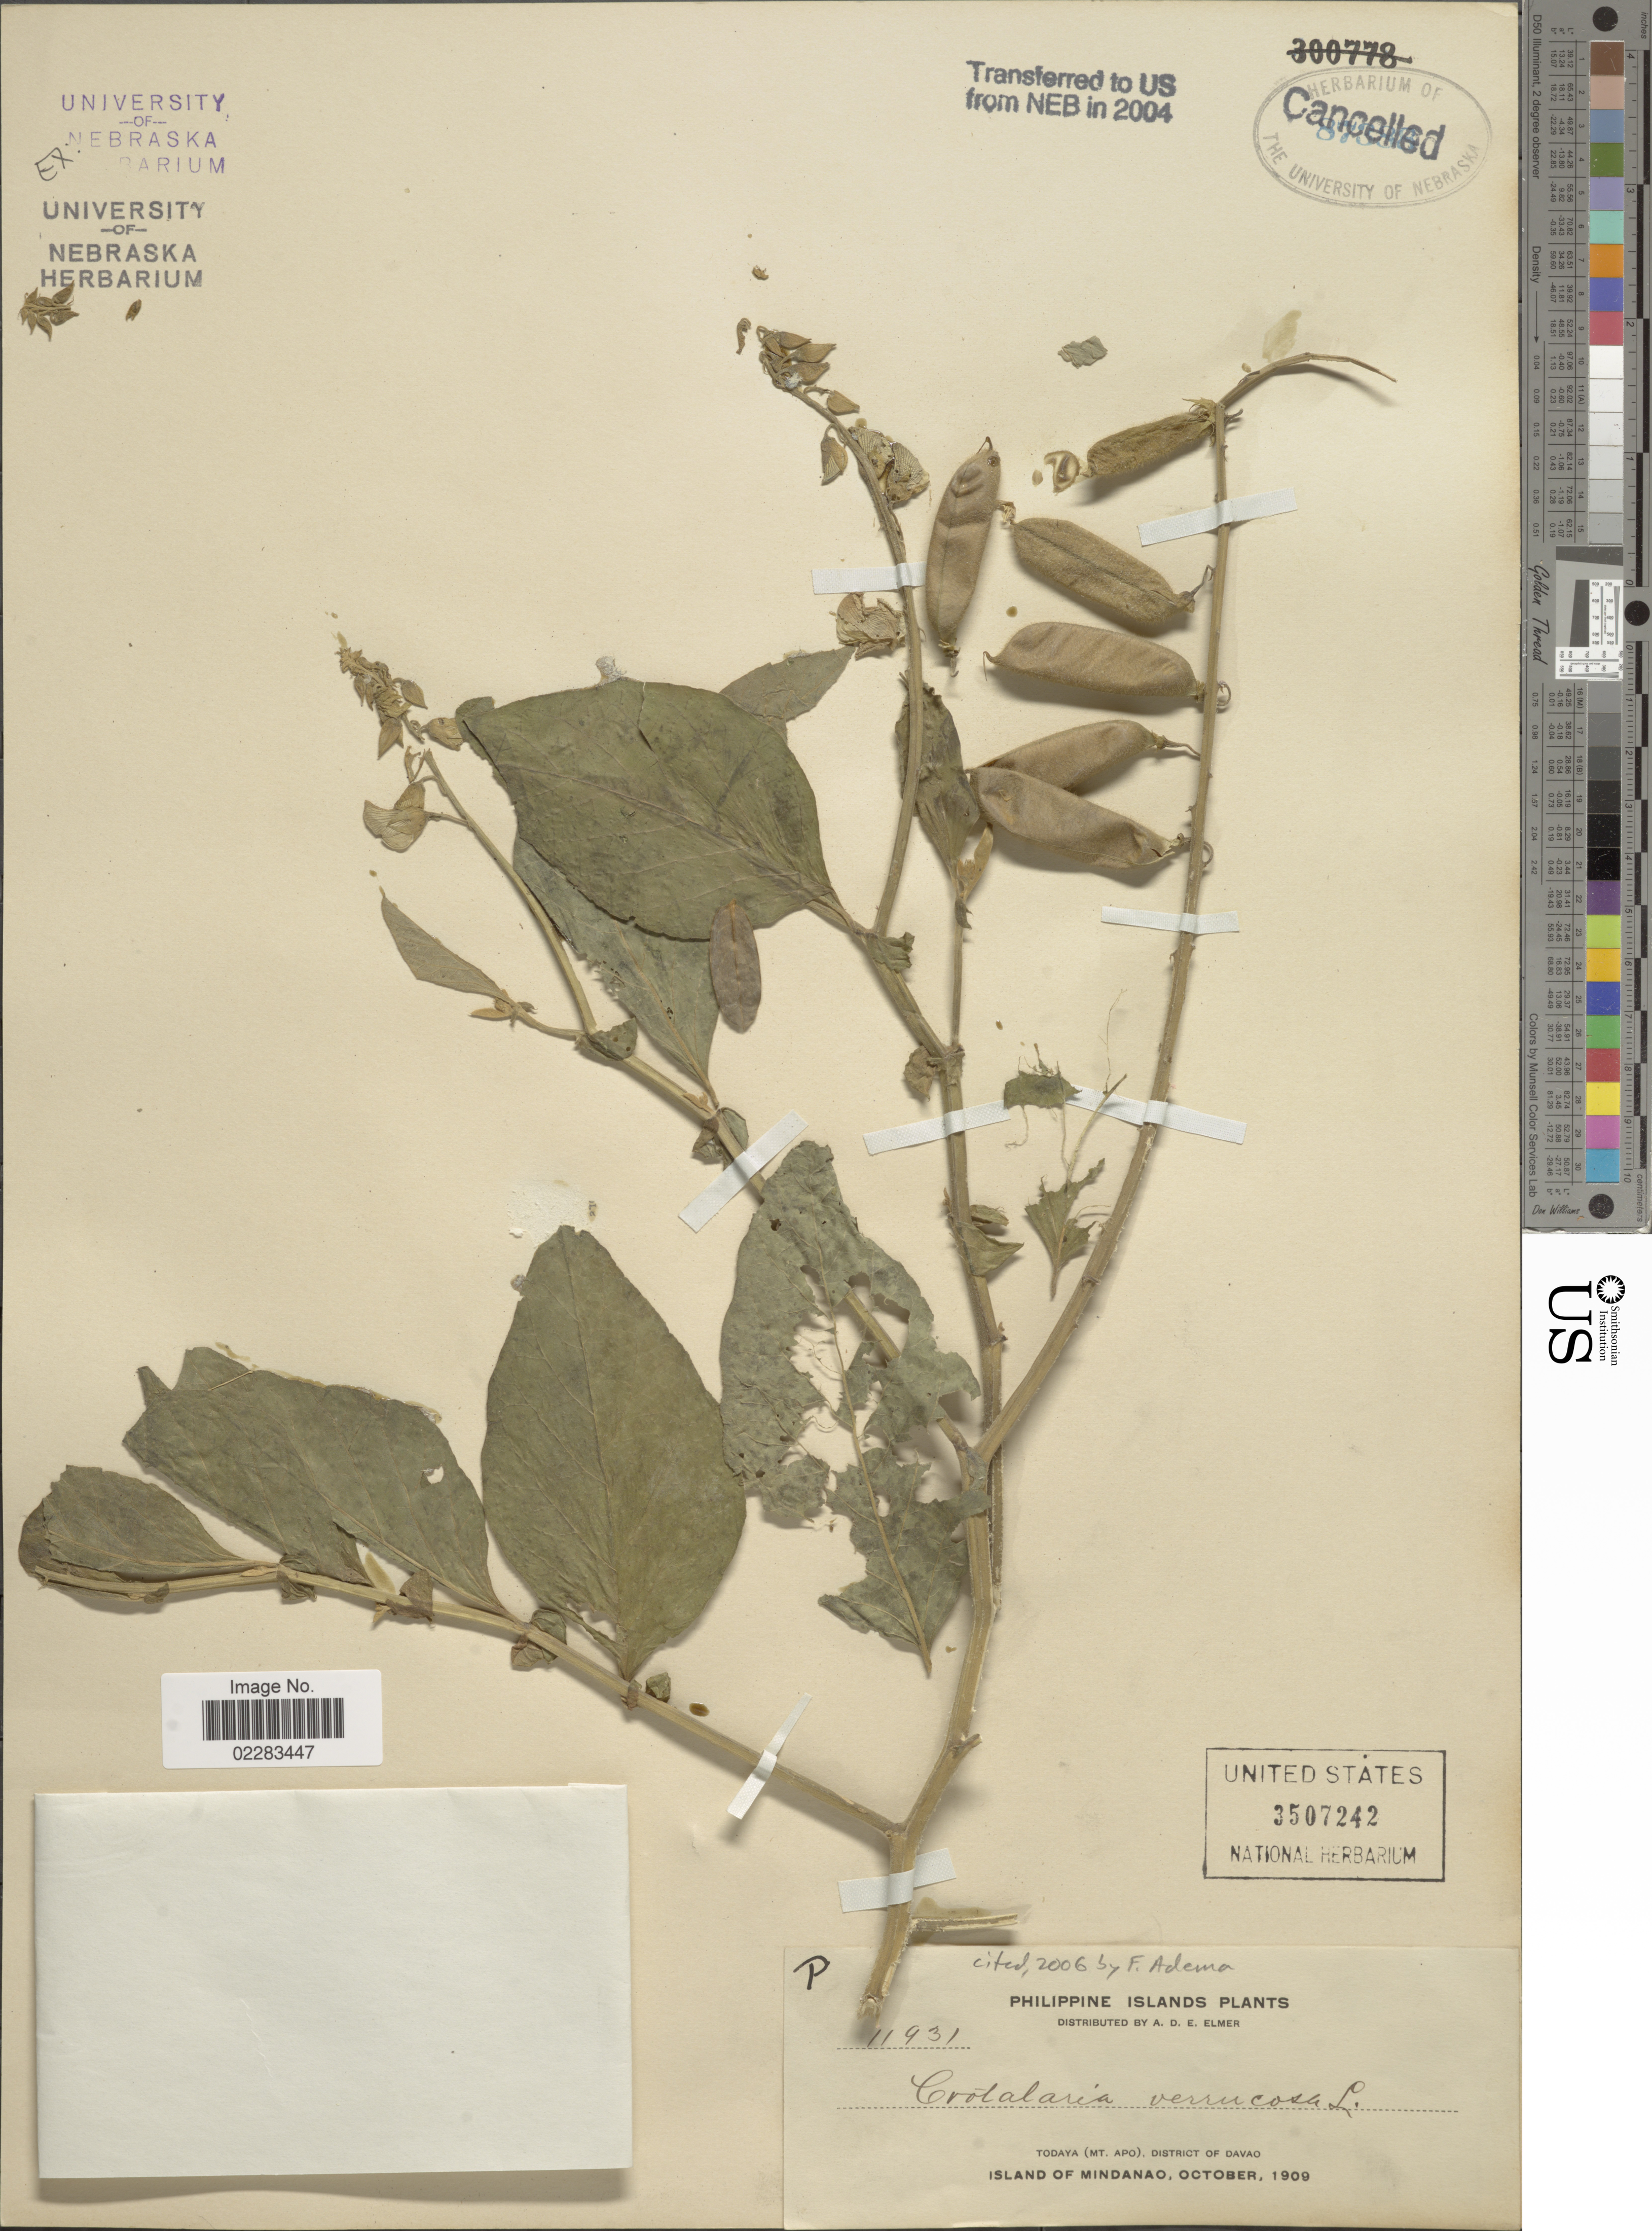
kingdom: Plantae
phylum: Tracheophyta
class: Magnoliopsida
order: Fabales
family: Fabaceae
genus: Crotalaria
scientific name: Crotalaria verrucosa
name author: L.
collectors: A. D. E. Elmer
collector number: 11931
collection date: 1909-10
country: Philippines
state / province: Davao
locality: Philippine Islands, Todaya (Mt. Apo), District of Davao, Island of Mindanao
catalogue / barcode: US 3507242